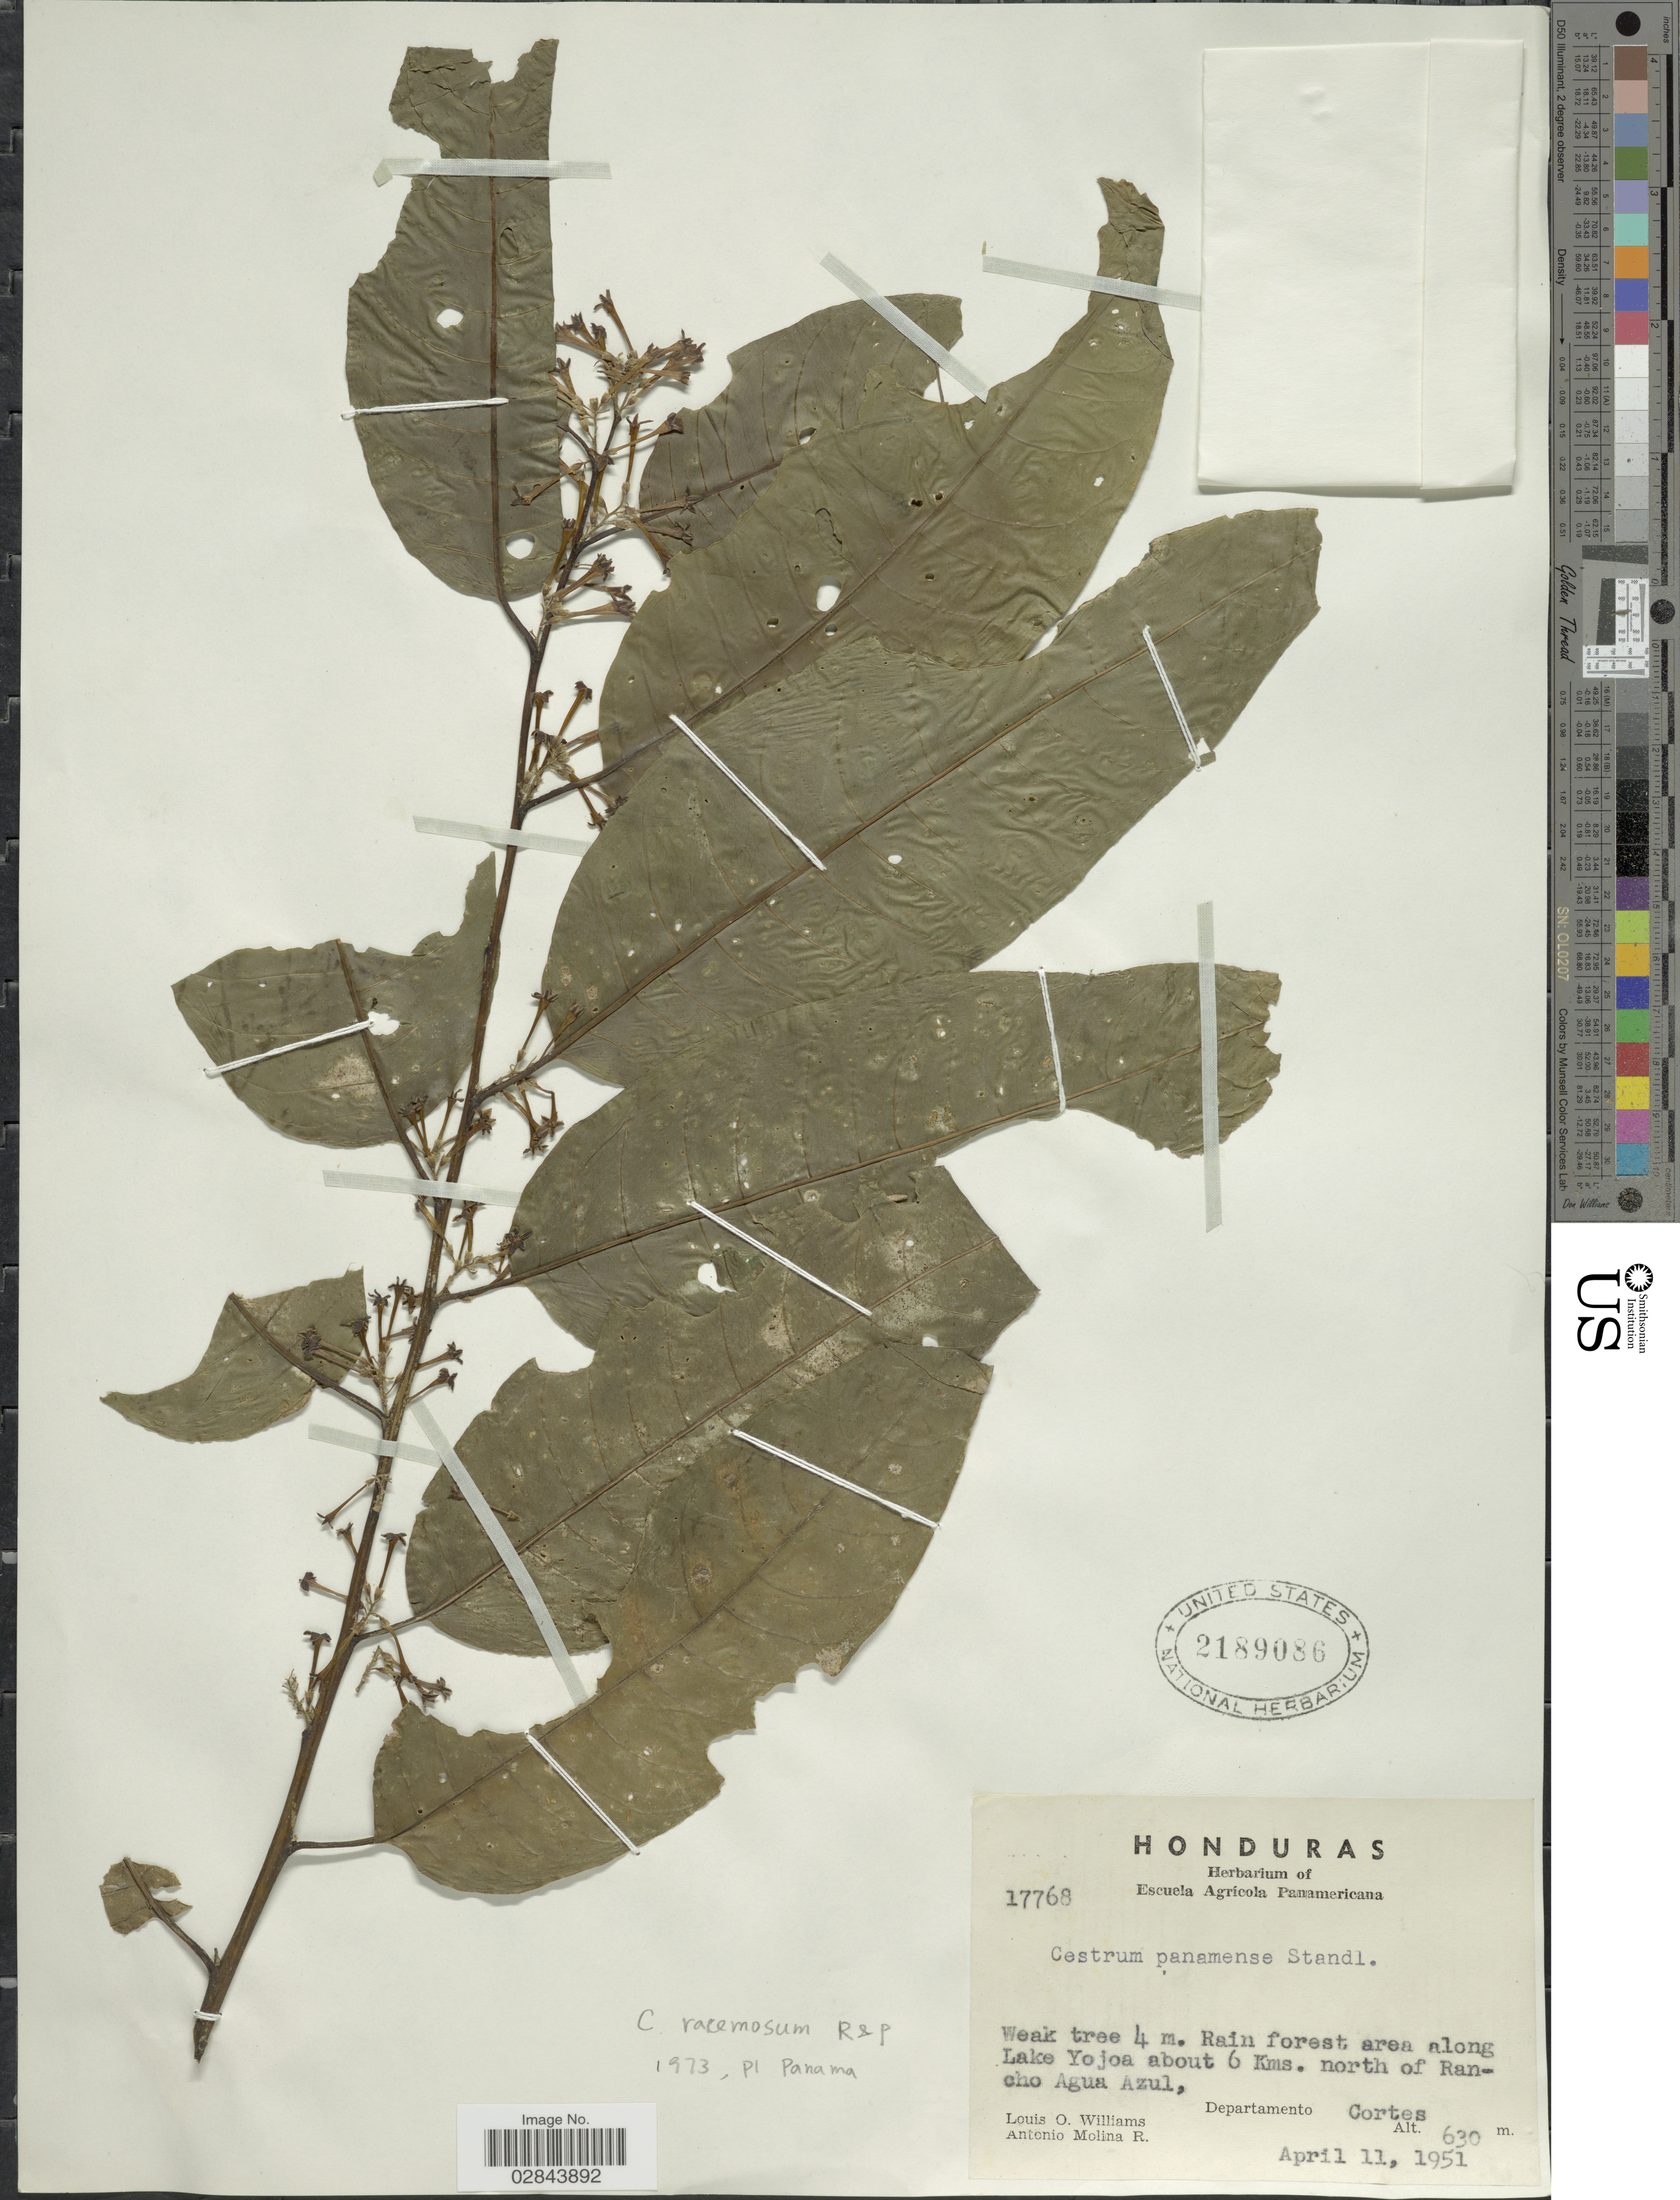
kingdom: Plantae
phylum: Tracheophyta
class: Magnoliopsida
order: Solanales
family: Solanaceae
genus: Cestrum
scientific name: Cestrum racemosum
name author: Ruiz & Pav.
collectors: L. O. Williams & A. Molina R.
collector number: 17768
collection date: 1951-04-11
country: Honduras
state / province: Cortés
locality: Rain forest area along Lake Yojoa about 6 Kms. north of Rancho Agua Azul, Departamento Cortes.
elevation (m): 630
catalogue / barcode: US 2189086